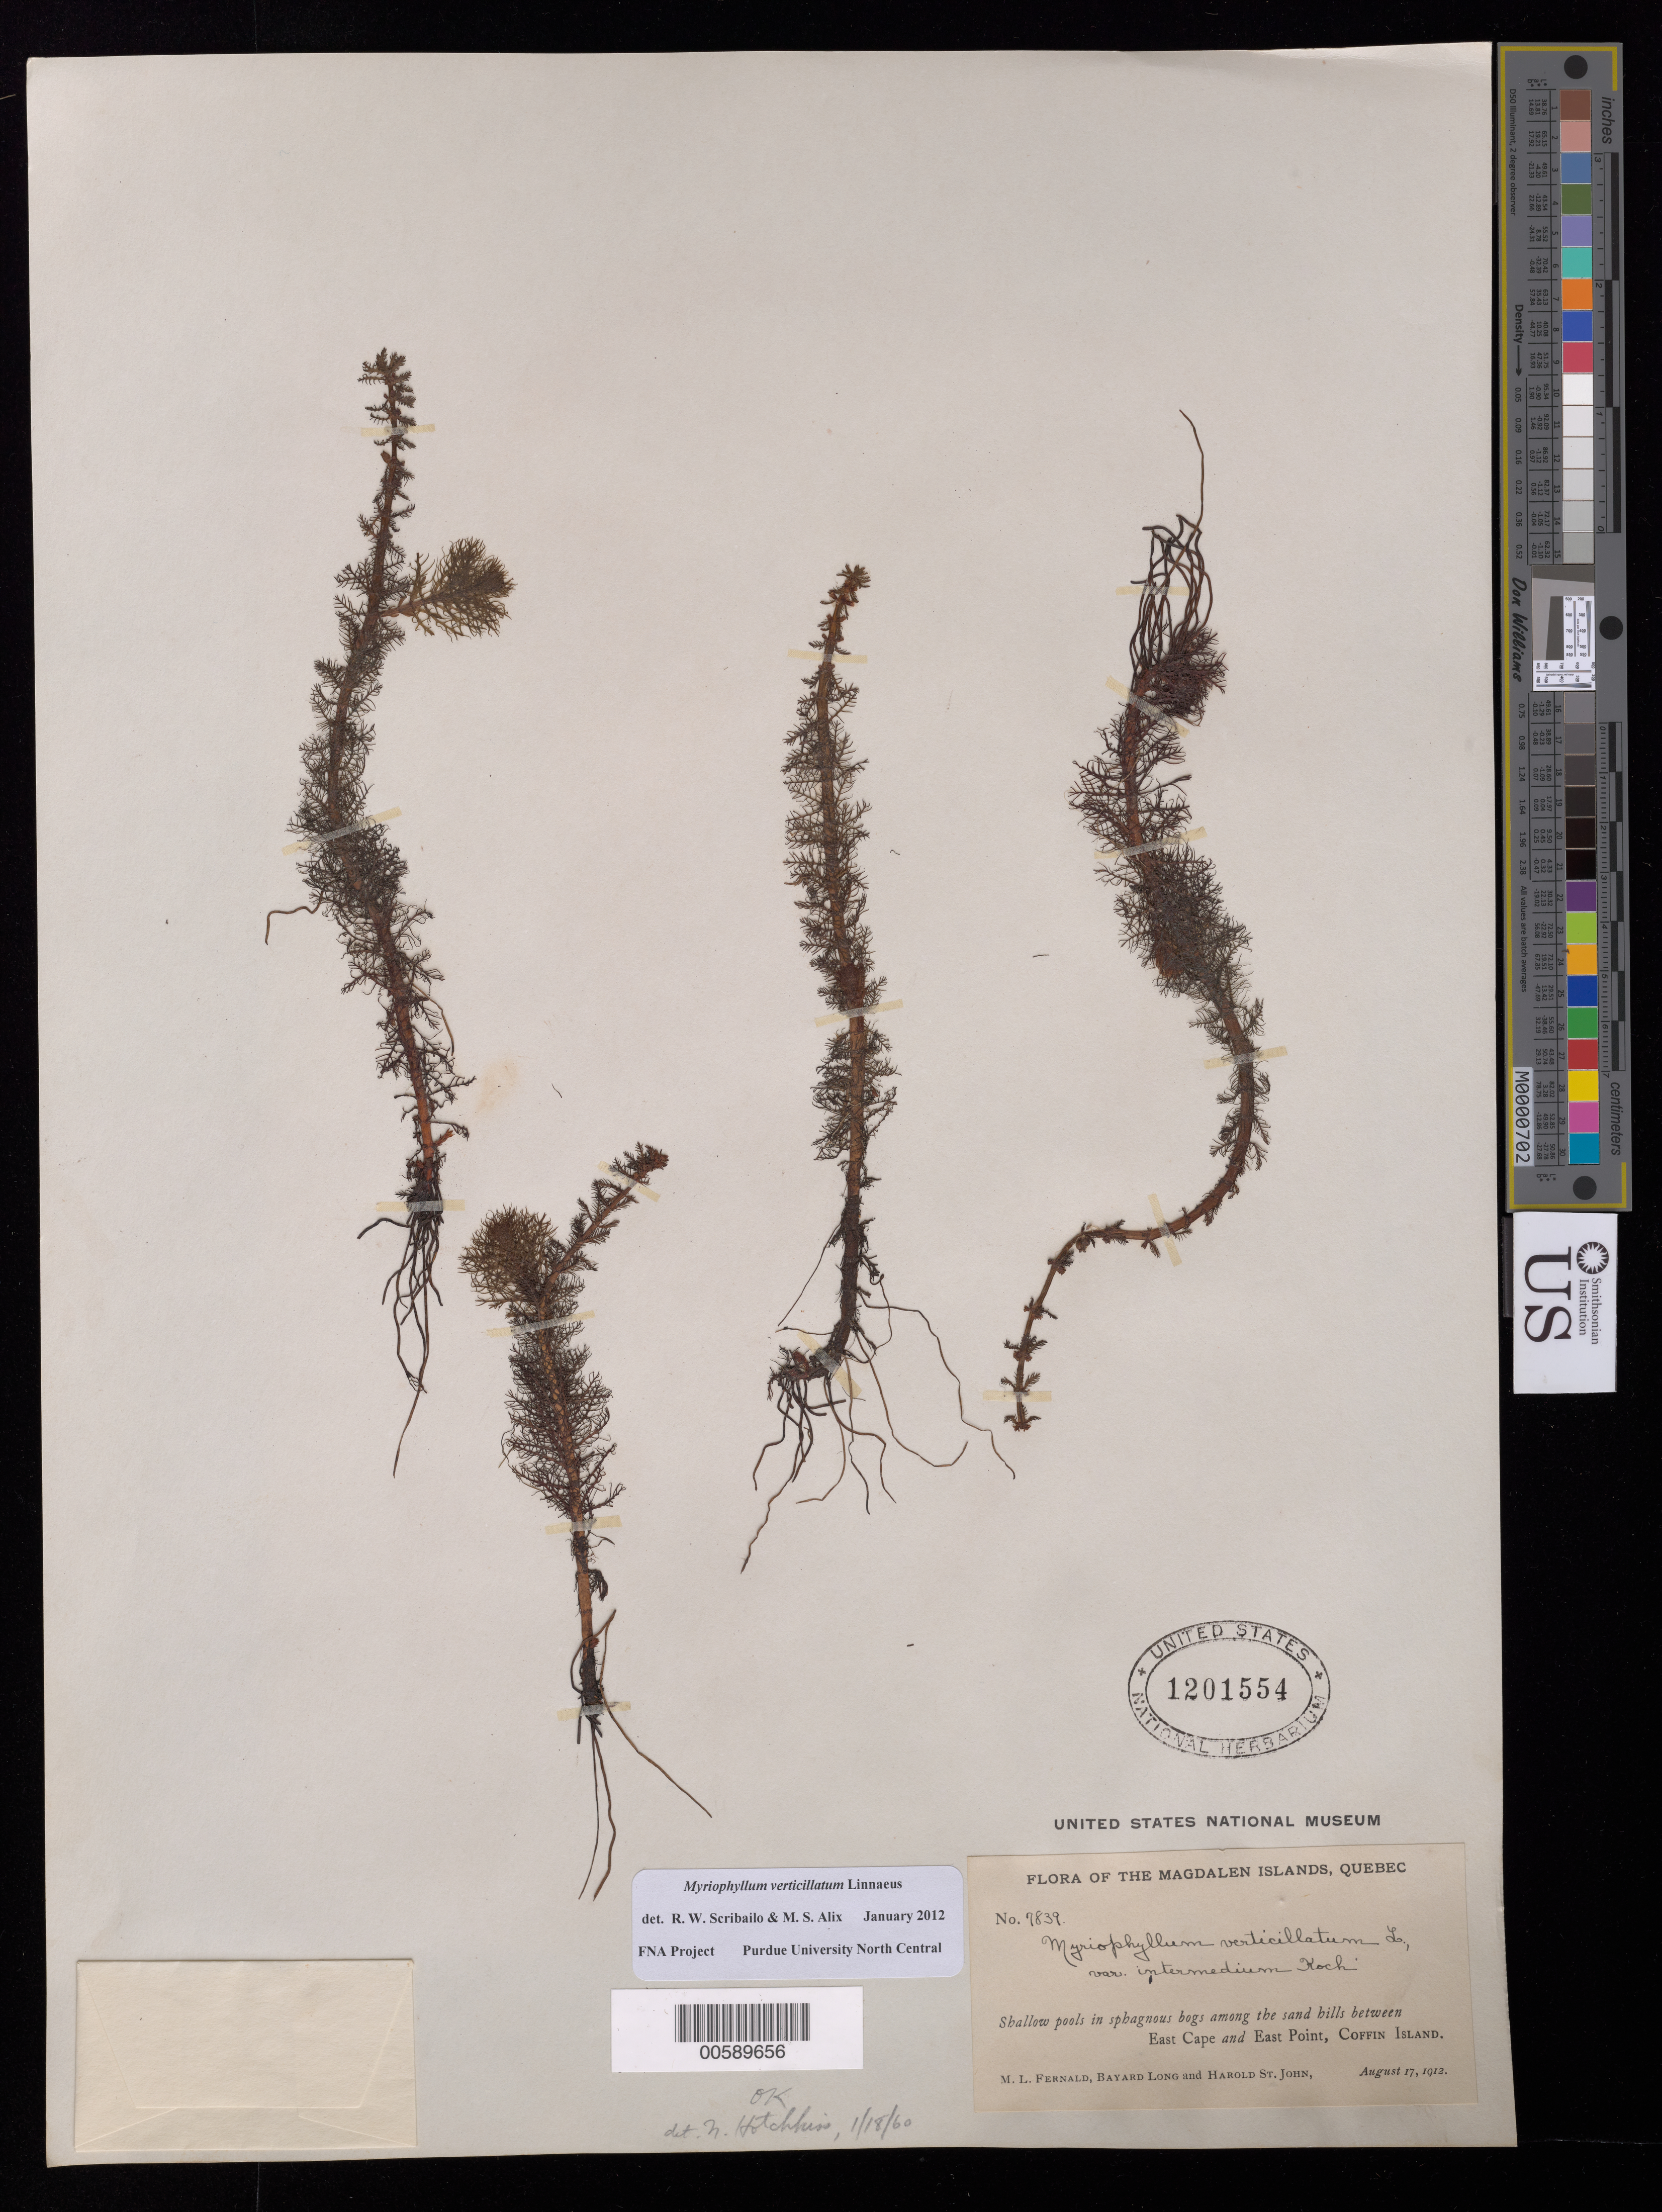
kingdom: Plantae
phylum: Tracheophyta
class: Magnoliopsida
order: Saxifragales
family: Haloragaceae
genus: Myriophyllum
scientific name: Myriophyllum verticillatum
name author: L.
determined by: Scribailo, R. W.; Alix, M. S.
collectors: M. L. Fernald, B. Long & H. St. John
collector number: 7839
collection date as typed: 17 Aug 1912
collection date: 1912-08-17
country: Canada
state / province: Quebec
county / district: Les Îles-de-la-Madeleine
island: Coffin Island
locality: Magdalen Islands, Coffin Island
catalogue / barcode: US 1201554